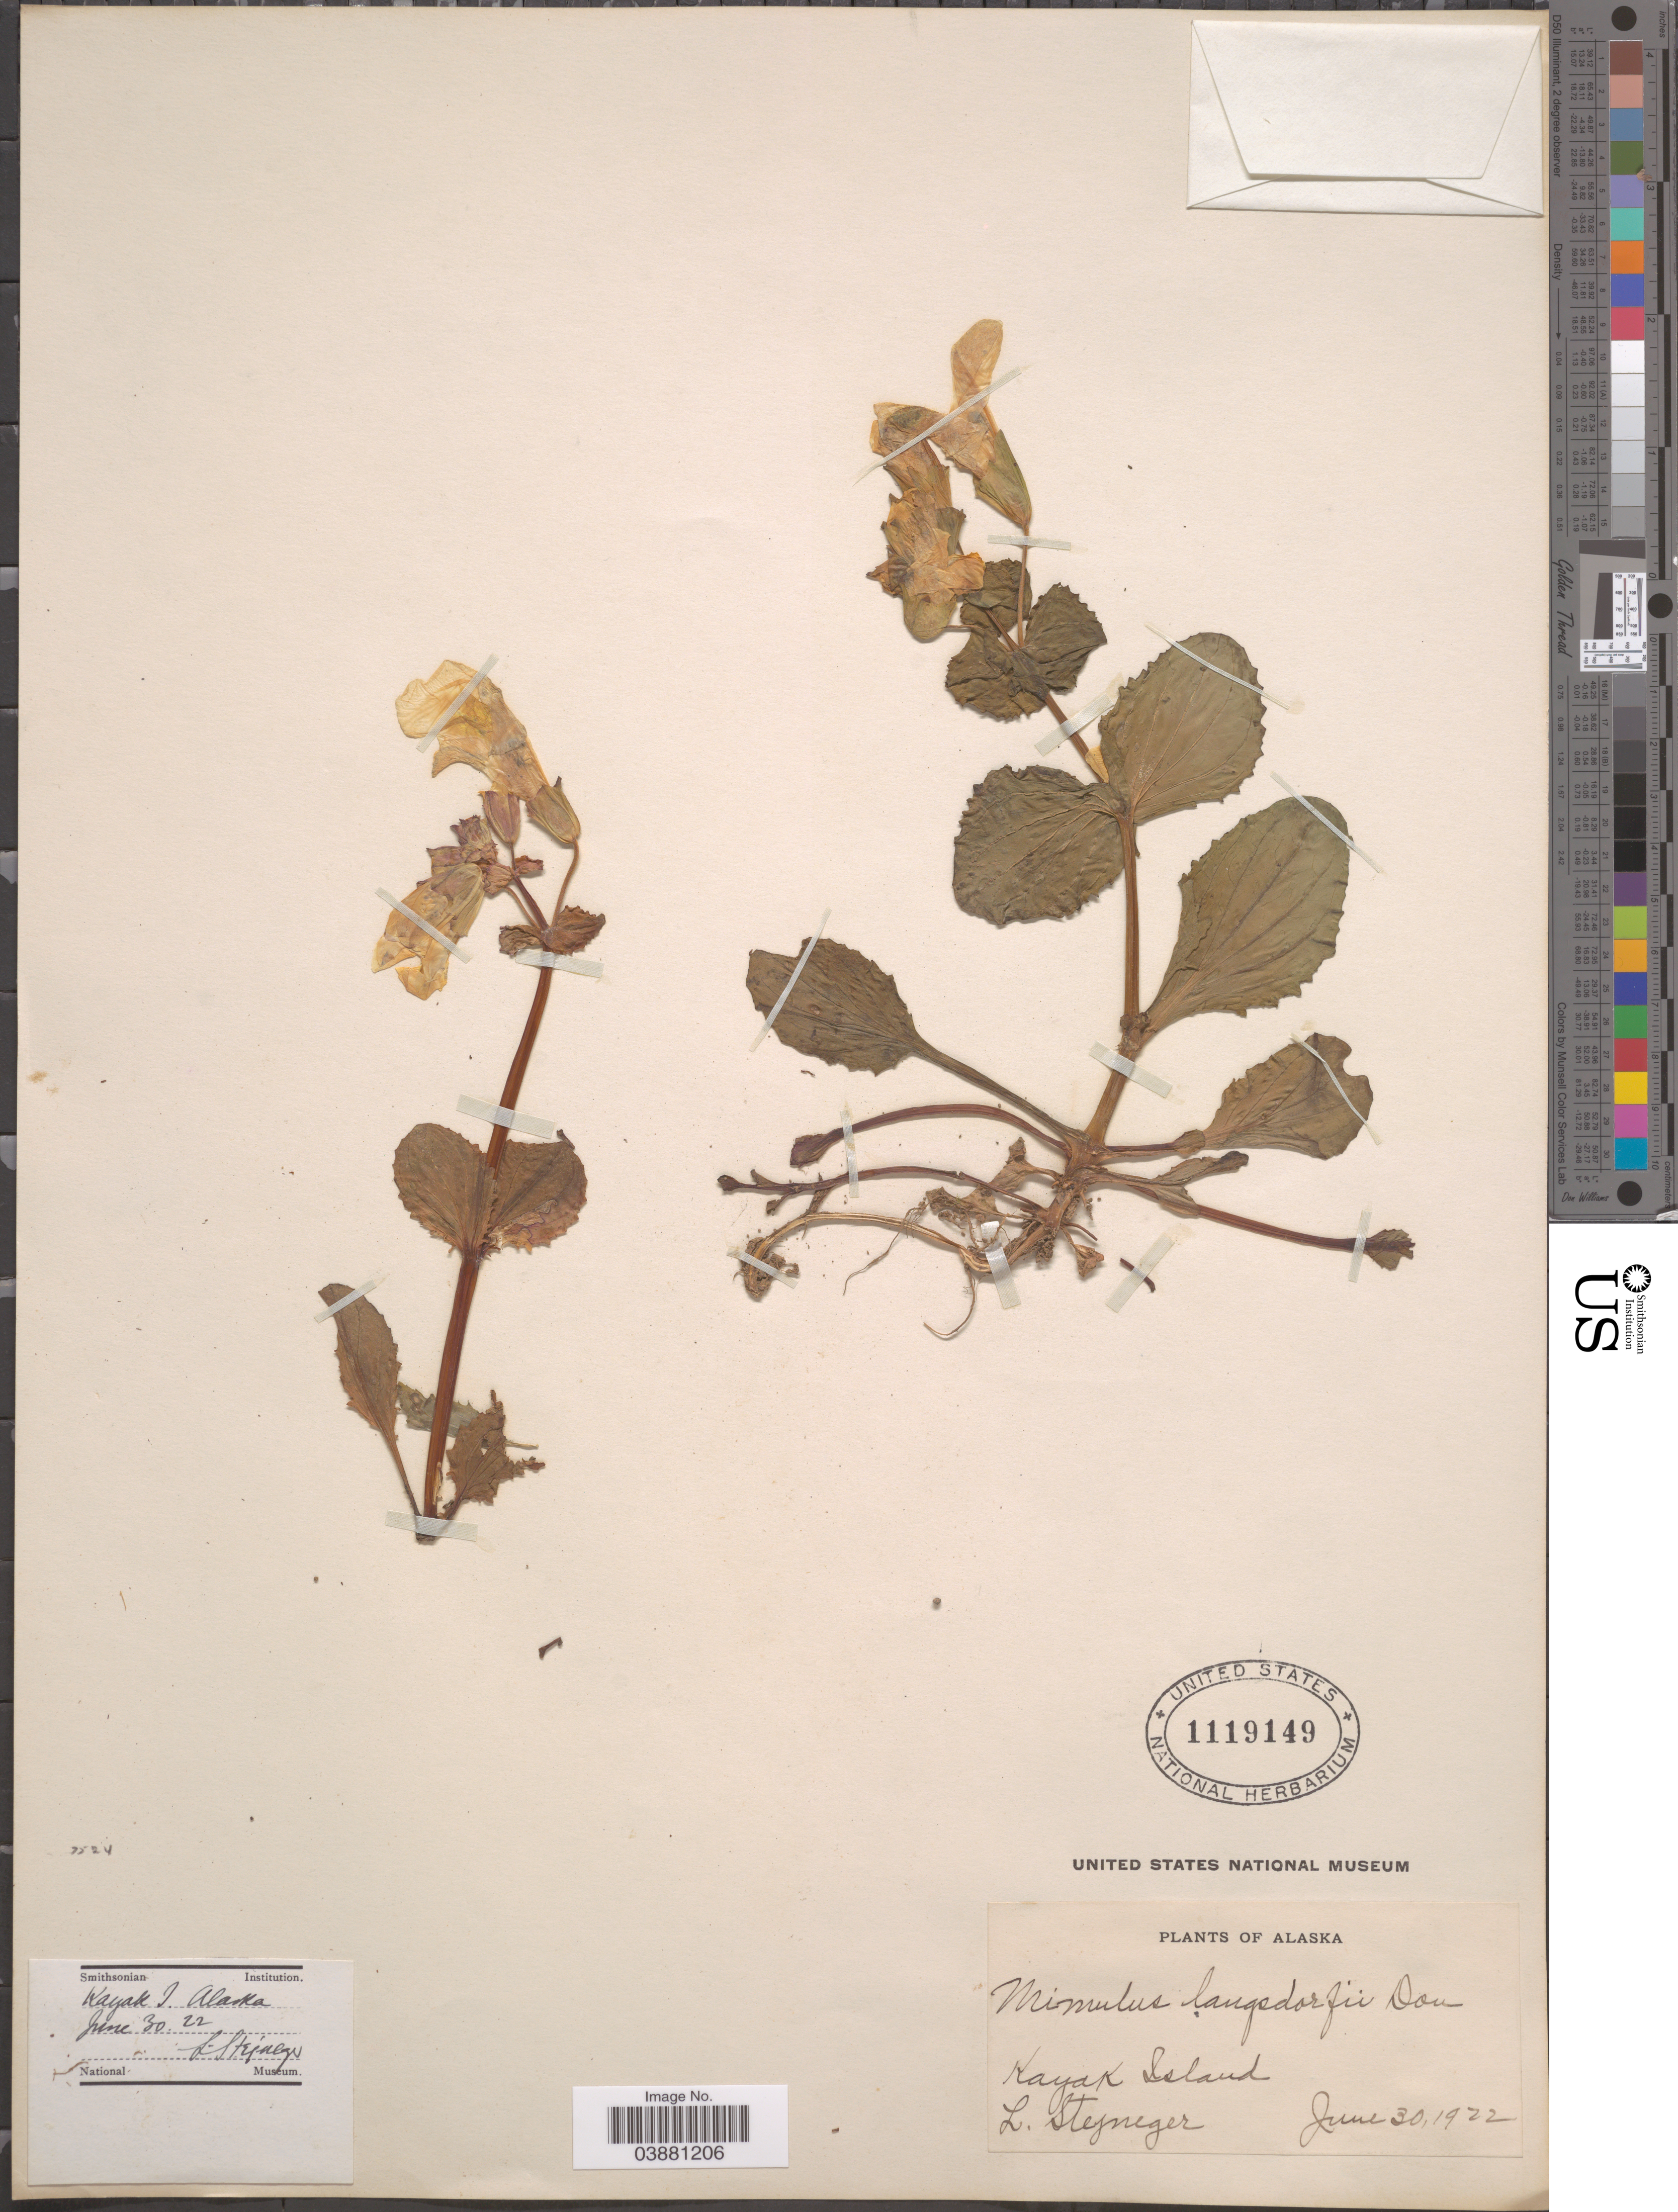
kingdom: Plantae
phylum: Tracheophyta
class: Magnoliopsida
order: Lamiales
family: Phrymaceae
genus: Mimulus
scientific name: Mimulus guttatus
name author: DC.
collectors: L. Stejneger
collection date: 1922-06-30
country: United States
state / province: Alaska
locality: Kayak Island.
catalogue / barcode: US 1119149